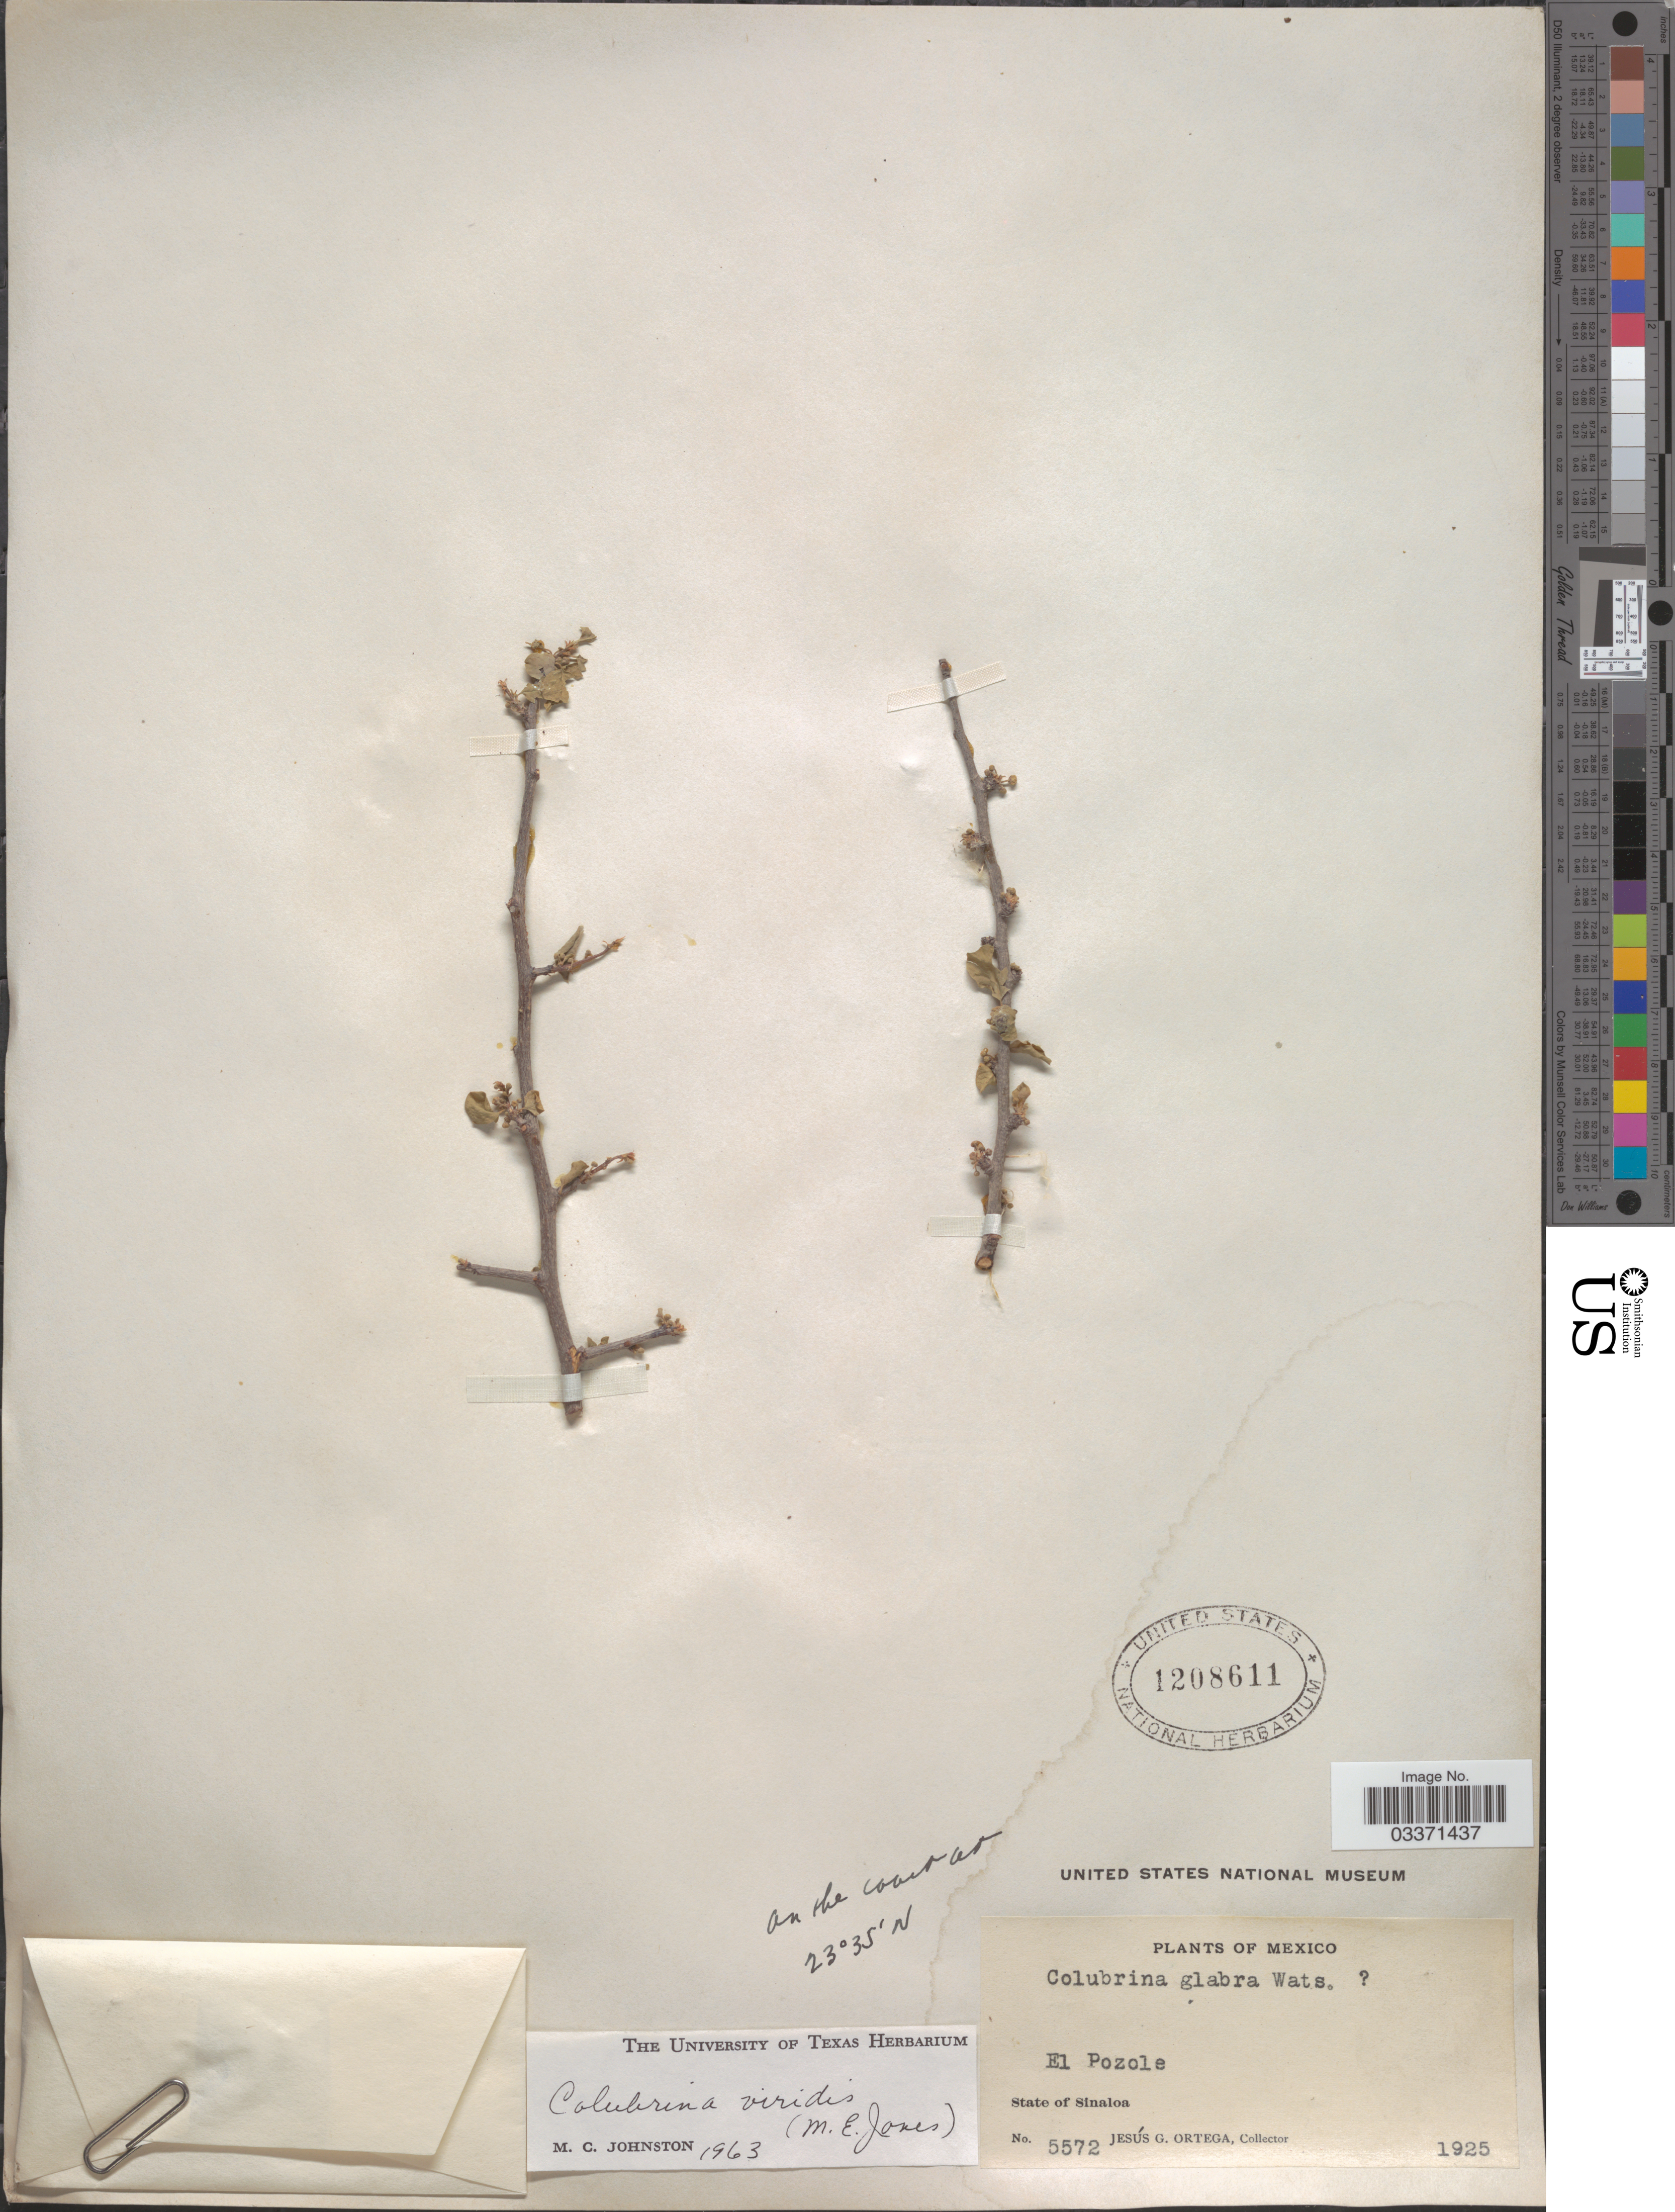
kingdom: Plantae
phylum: Tracheophyta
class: Magnoliopsida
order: Rosales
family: Rhamnaceae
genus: Colubrina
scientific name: Colubrina viridis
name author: (M.E. Jones) M.C. Johnst.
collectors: J. Ortega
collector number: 5572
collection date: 1925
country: Mexico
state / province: Sinaloa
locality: El Pozole.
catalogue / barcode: US 1208611